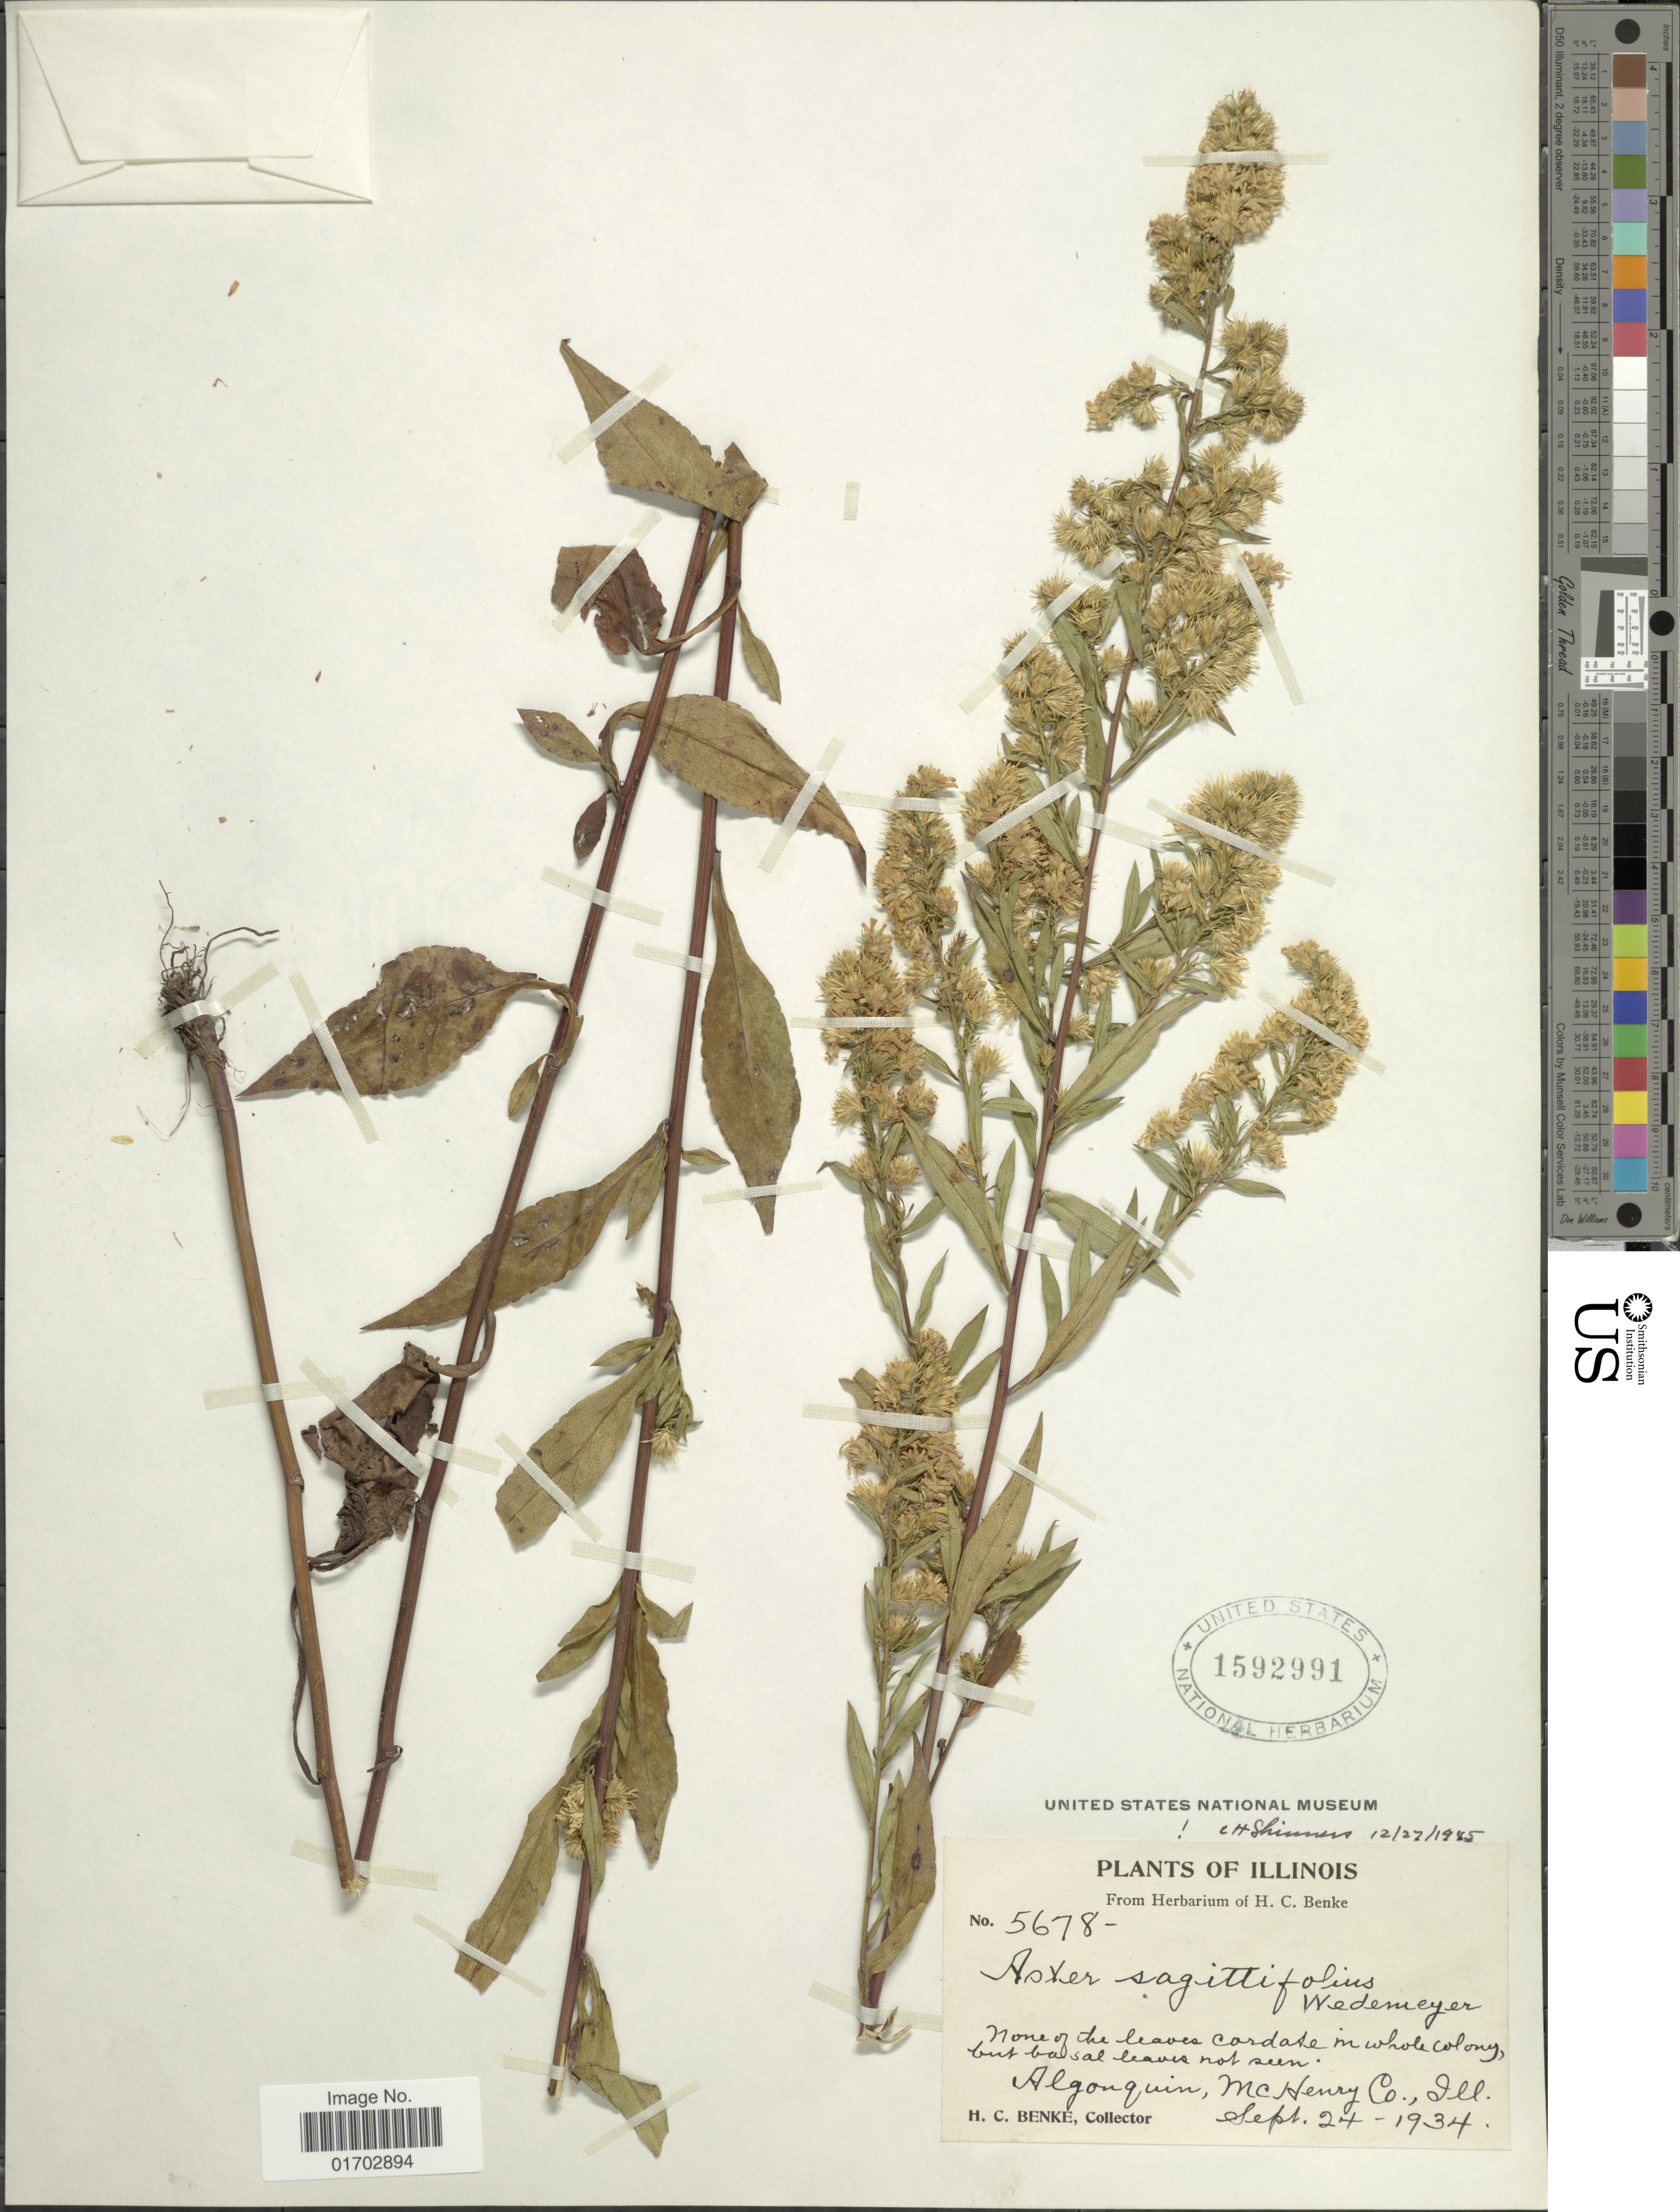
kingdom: Plantae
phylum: Tracheophyta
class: Magnoliopsida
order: Asterales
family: Asteraceae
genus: Symphyotrichum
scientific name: Symphyotrichum sagittifolium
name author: (Wedem. ex Willd.) G.L. Nesom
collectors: H. Benke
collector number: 5678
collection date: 1934-09-24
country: United States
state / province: Illinois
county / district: McHenry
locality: Algongquin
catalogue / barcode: US 1592991